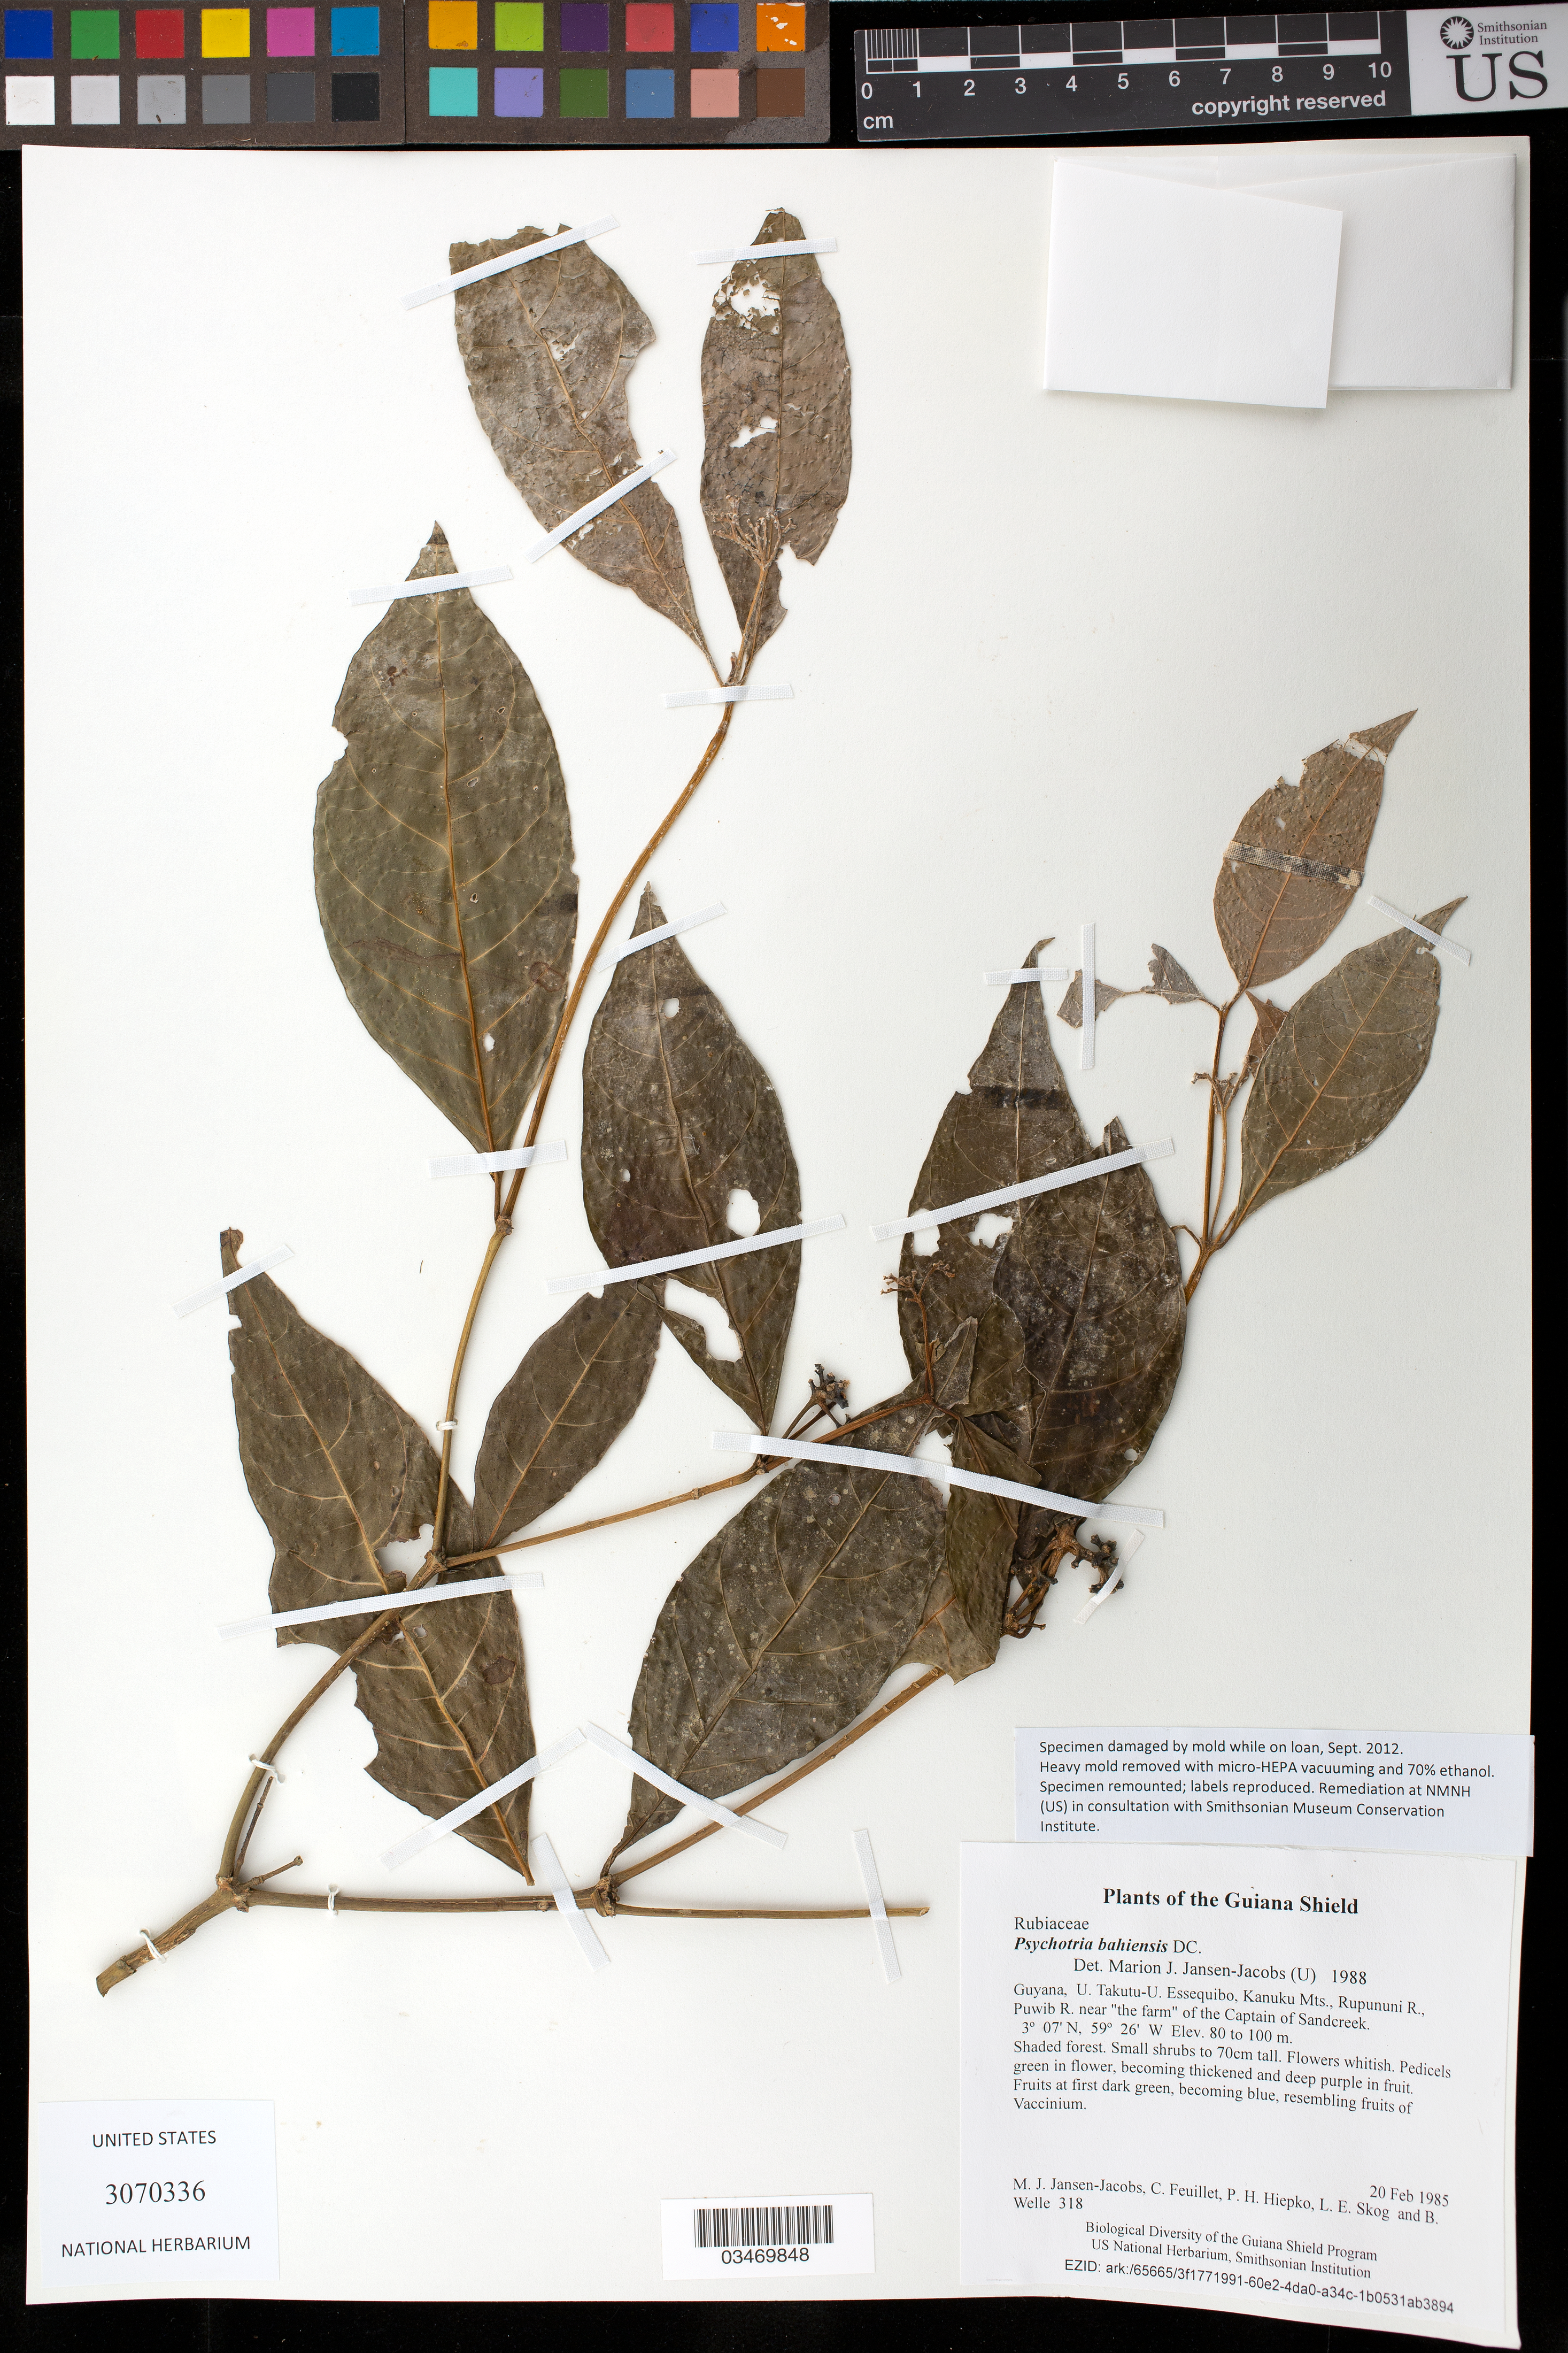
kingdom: Plantae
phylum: Tracheophyta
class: Magnoliopsida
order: Gentianales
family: Rubiaceae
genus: Psychotria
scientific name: Psychotria bahiensis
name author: DC.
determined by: Jansen-Jacobs, M. J., (U), Nationaal Herbarium Nederland, Utrecht University branch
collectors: M. J. Jansen-Jacobs, C. Feuillet, P. H. Hiepko, L. E. Skog & B. Welle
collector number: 318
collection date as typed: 20 Feb 1985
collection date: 1985-02-20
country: Guyana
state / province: U. Takutu-U. Essequibo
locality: Kanuku Mts., Rupununi R., Puwib R. near "the farm" of the Captain of Sandcreek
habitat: Shaded forest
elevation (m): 80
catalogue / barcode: US 3070336